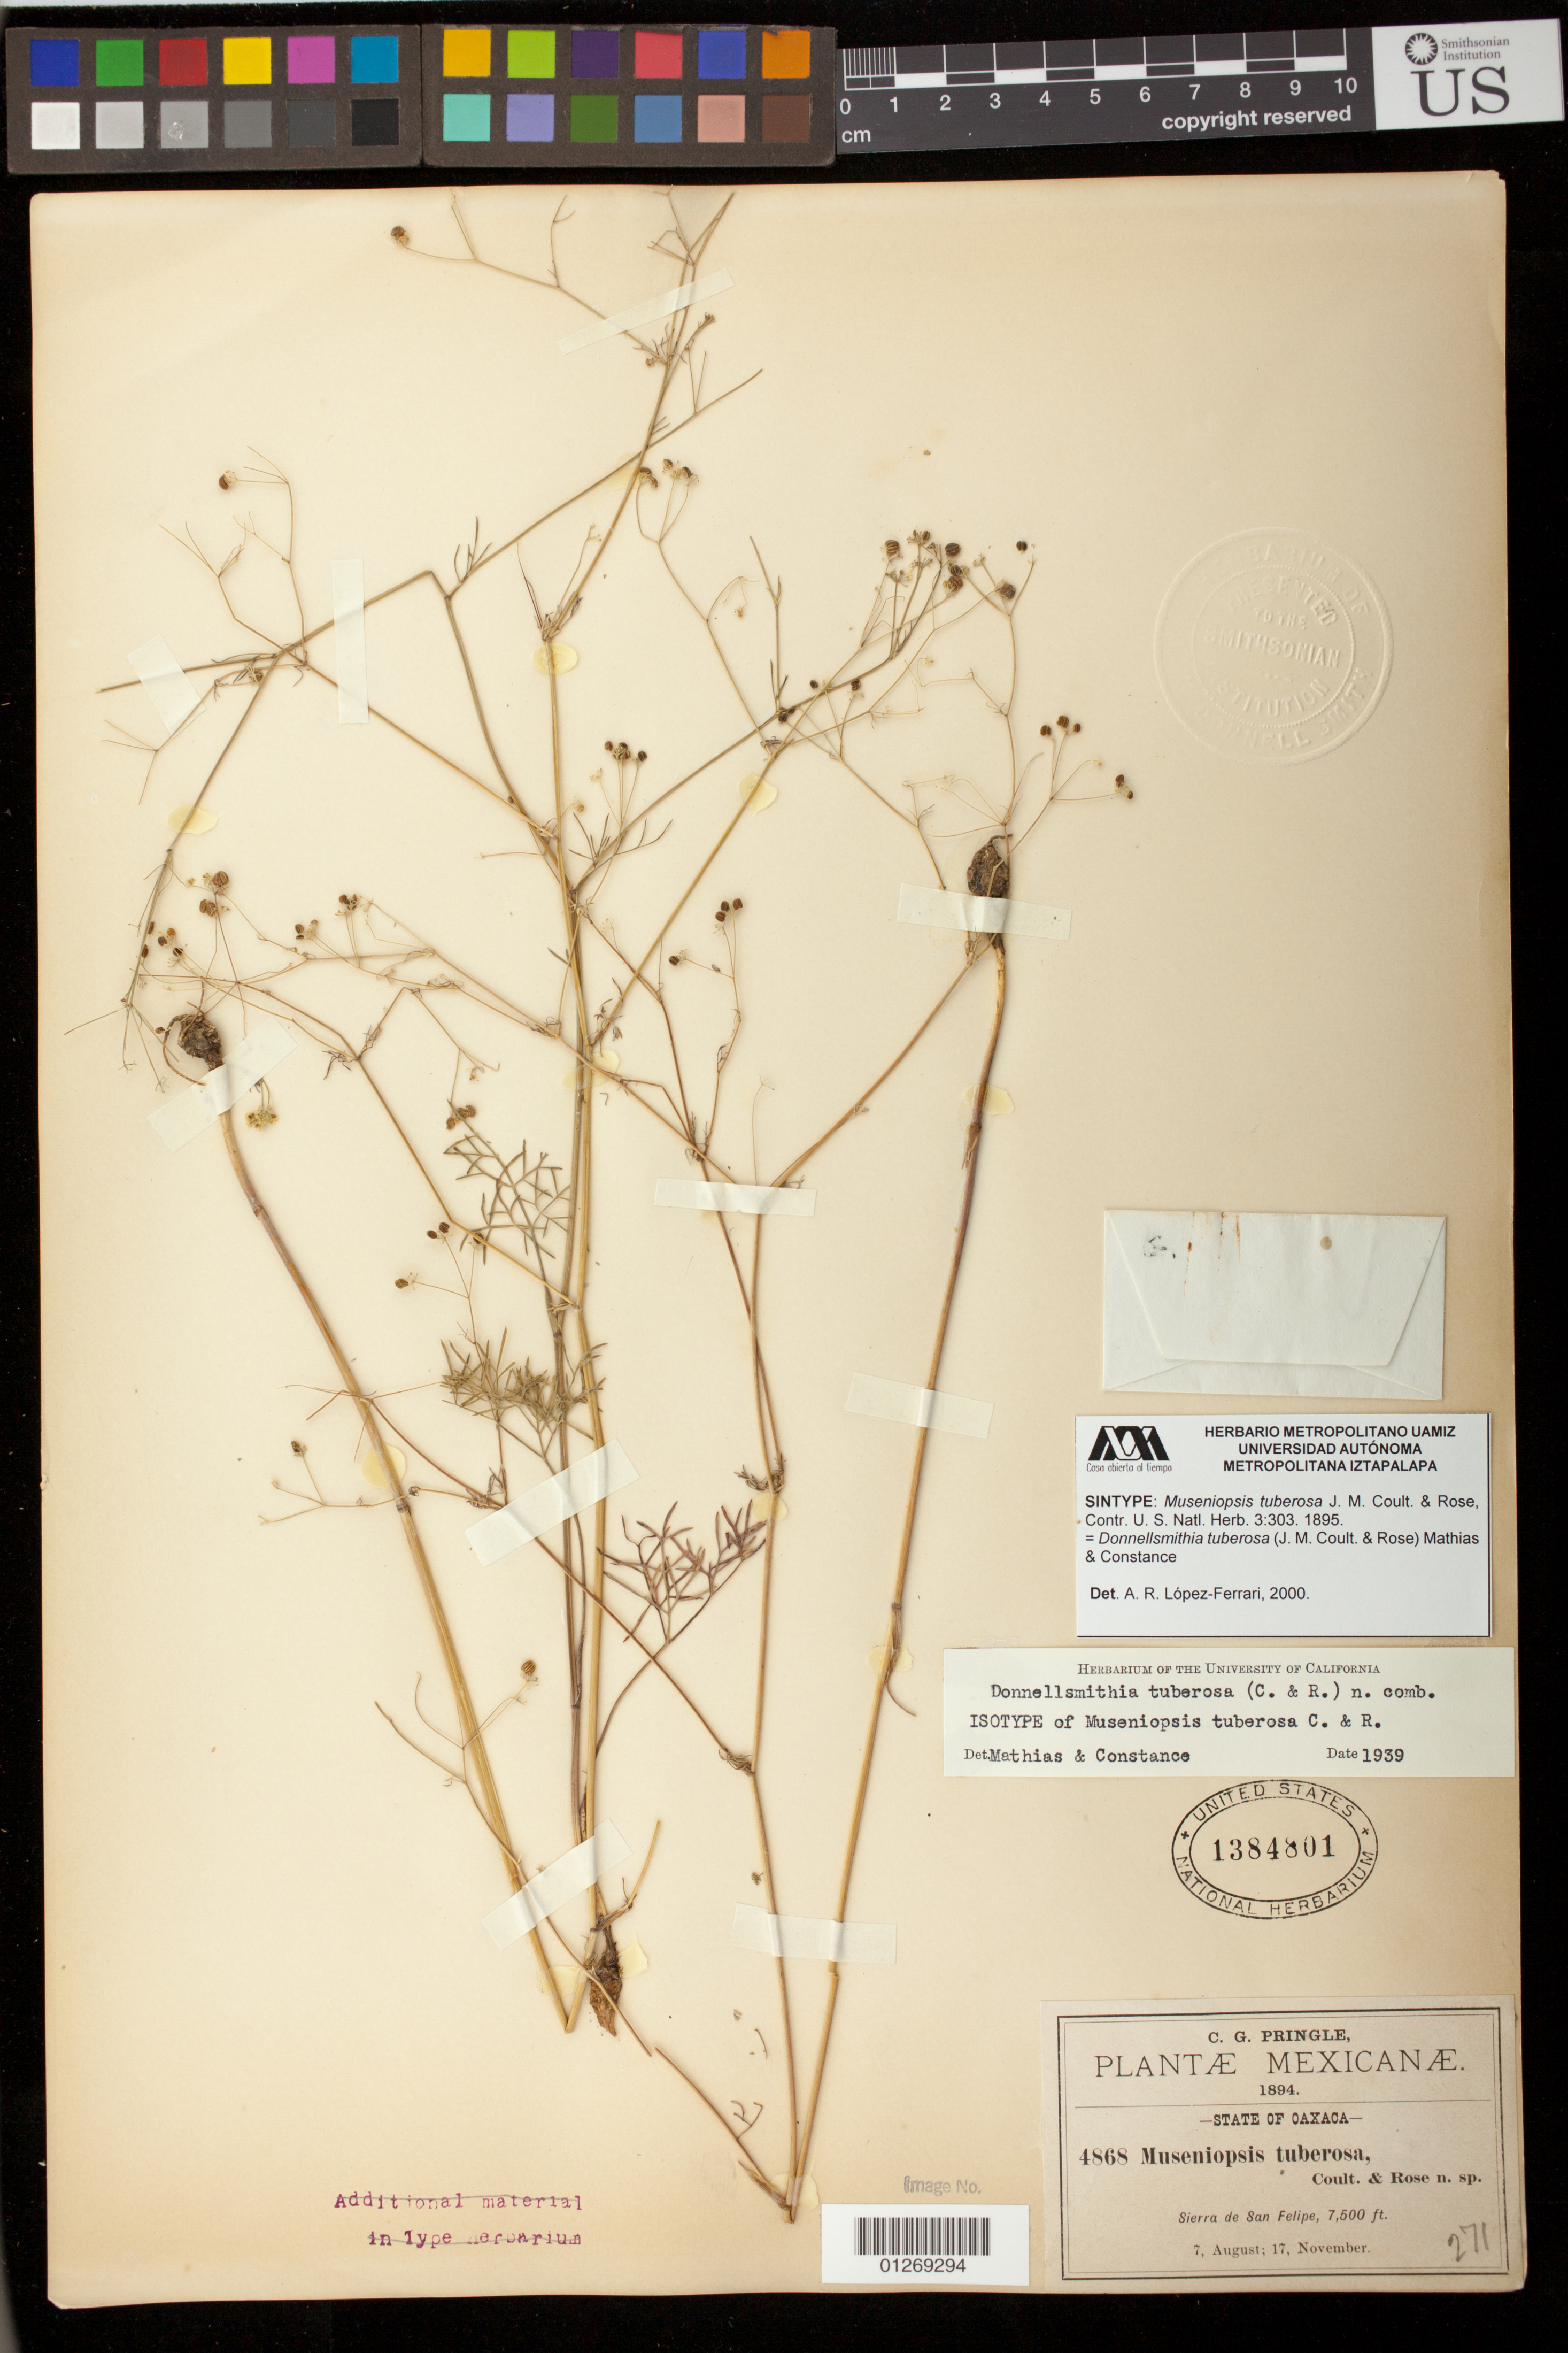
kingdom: Plantae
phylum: Tracheophyta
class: Magnoliopsida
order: Apiales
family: Apiaceae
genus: Museniopsis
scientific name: Museniopsis tuberosa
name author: J.M. Coult. & Rose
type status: Syntype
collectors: C. G. Pringle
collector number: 4868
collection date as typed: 1894. 7, August; 17, November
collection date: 1894-08-07,1894-11-17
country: Mexico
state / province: Oaxaca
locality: Sierra de San Felipe.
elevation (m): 2286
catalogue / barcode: US 1384801